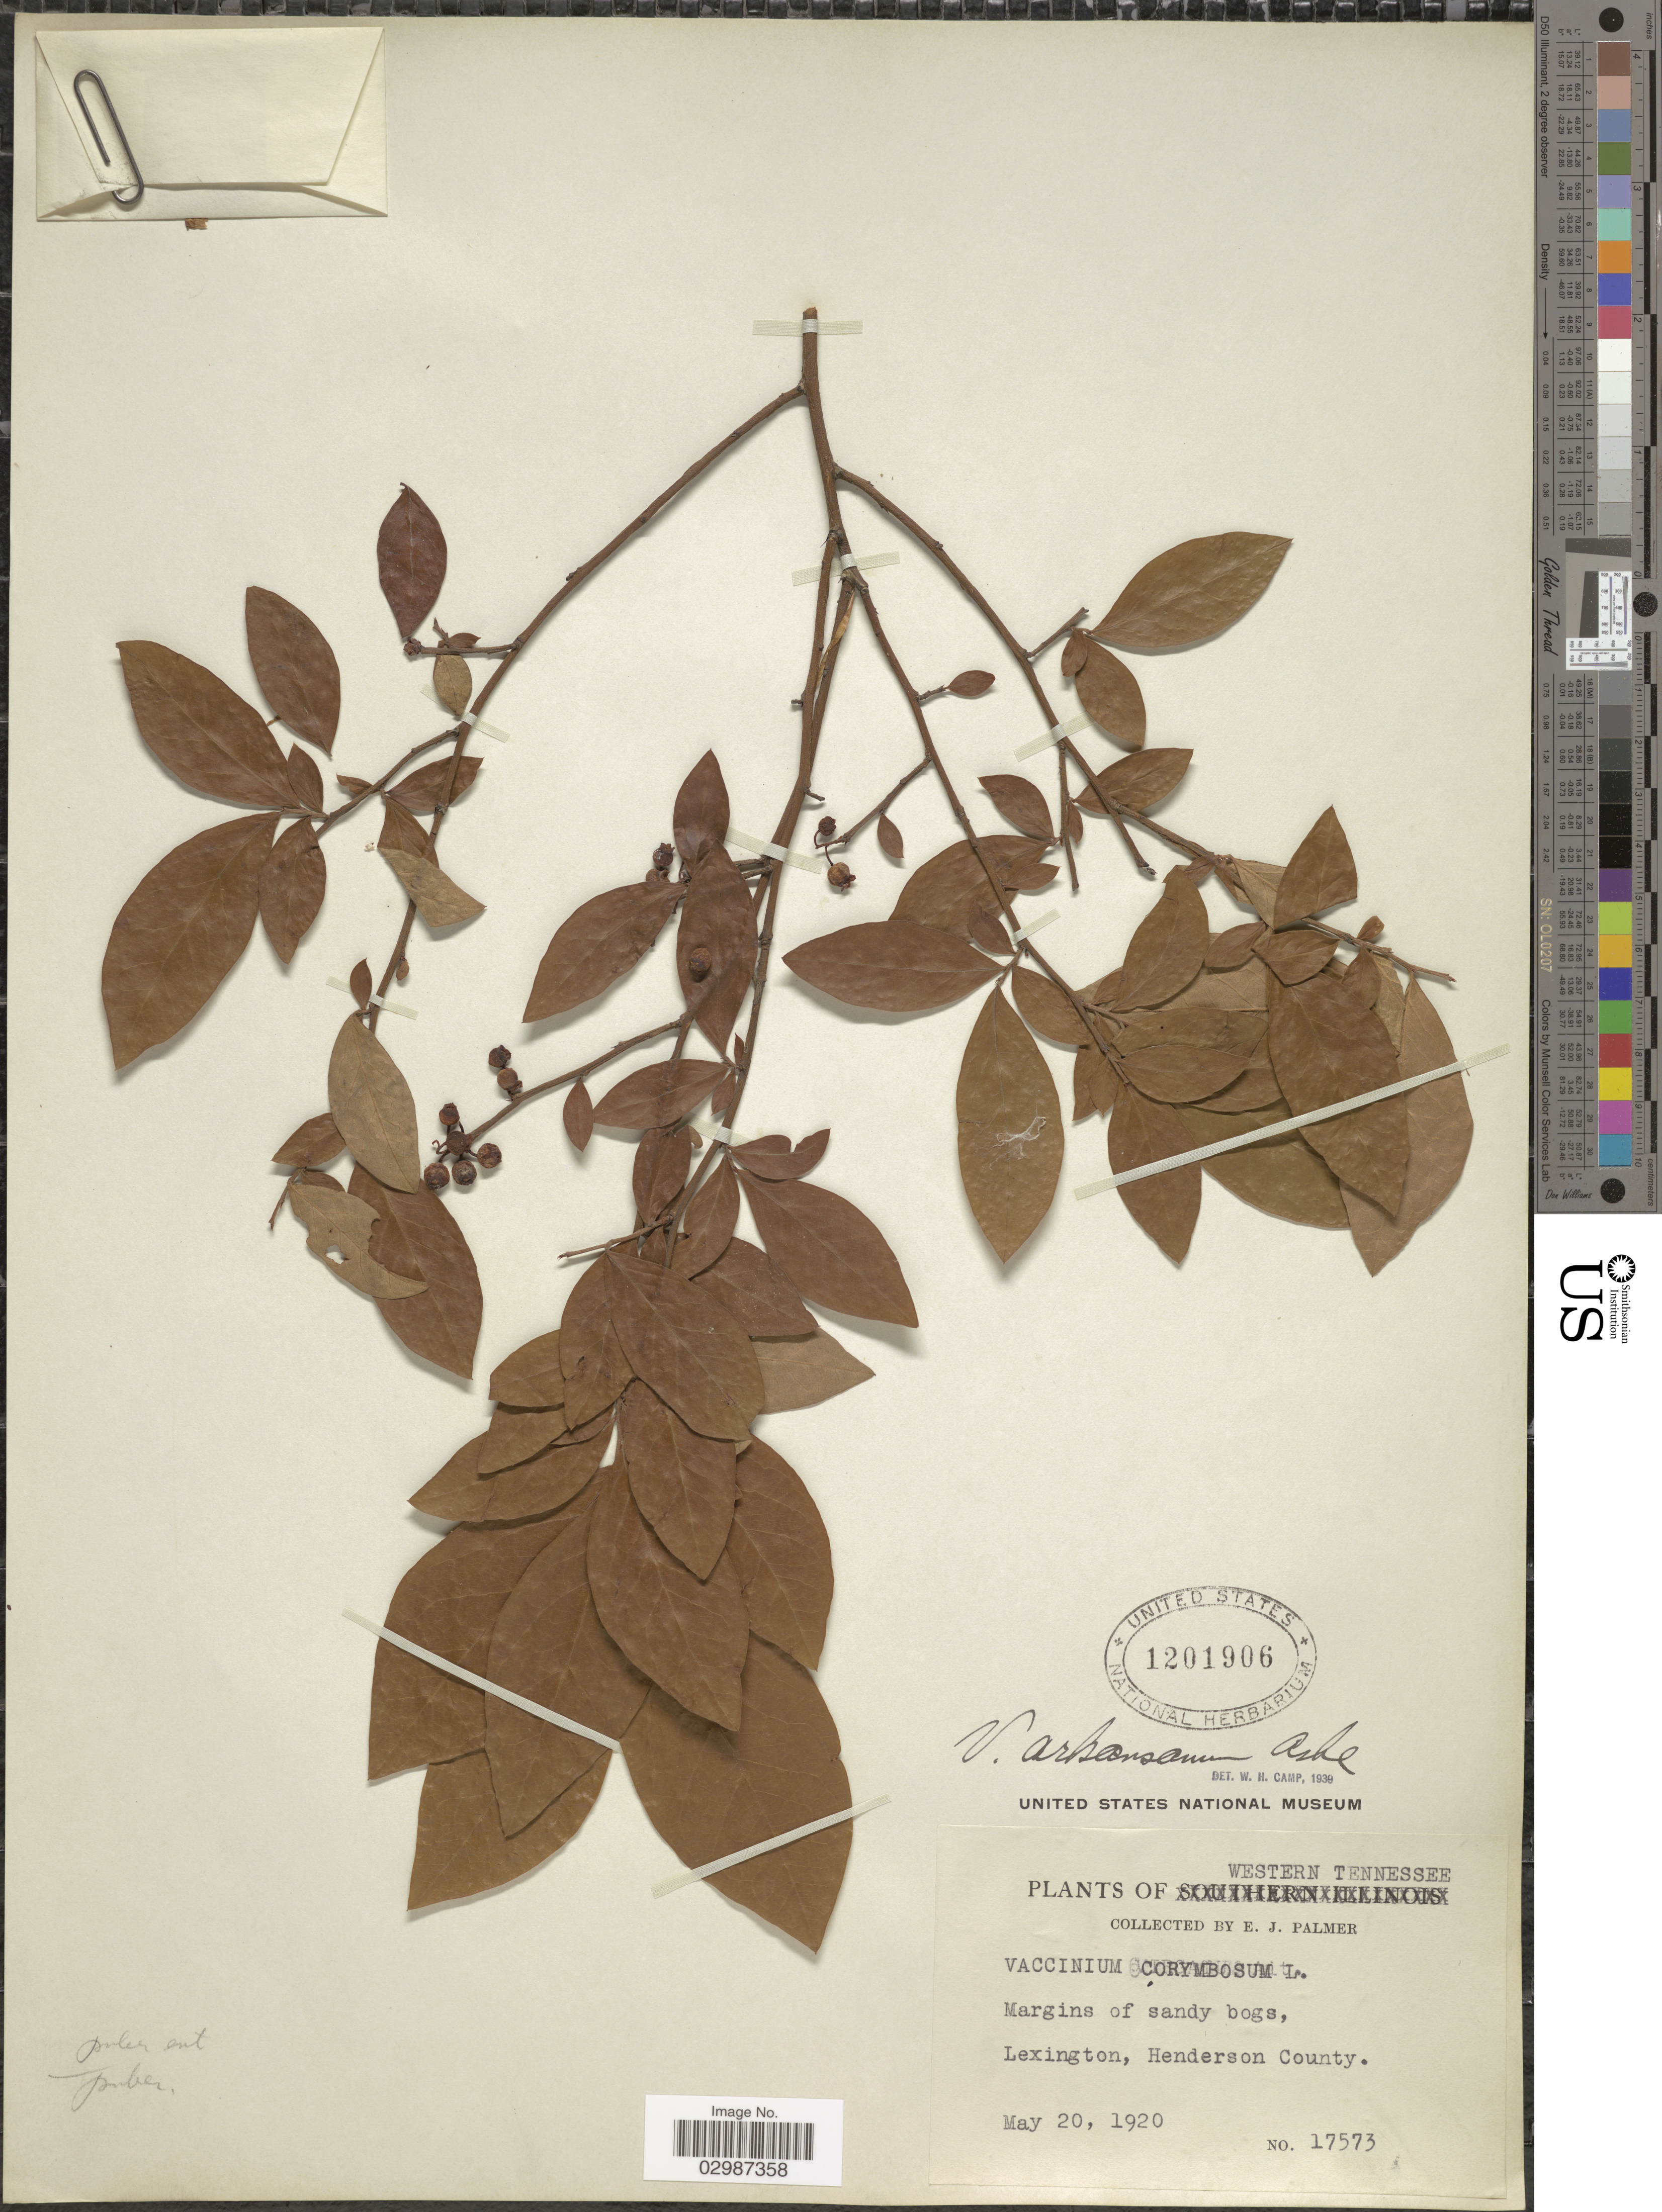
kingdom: Plantae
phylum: Tracheophyta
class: Magnoliopsida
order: Ericales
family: Ericaceae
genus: Vaccinium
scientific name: Vaccinium arkansanum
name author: Ashe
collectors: E. J. Palmer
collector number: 17573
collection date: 1920-05-20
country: United States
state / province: Tennessee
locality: Western Tennessee, Lexington, Henderson County.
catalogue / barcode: US 1201906